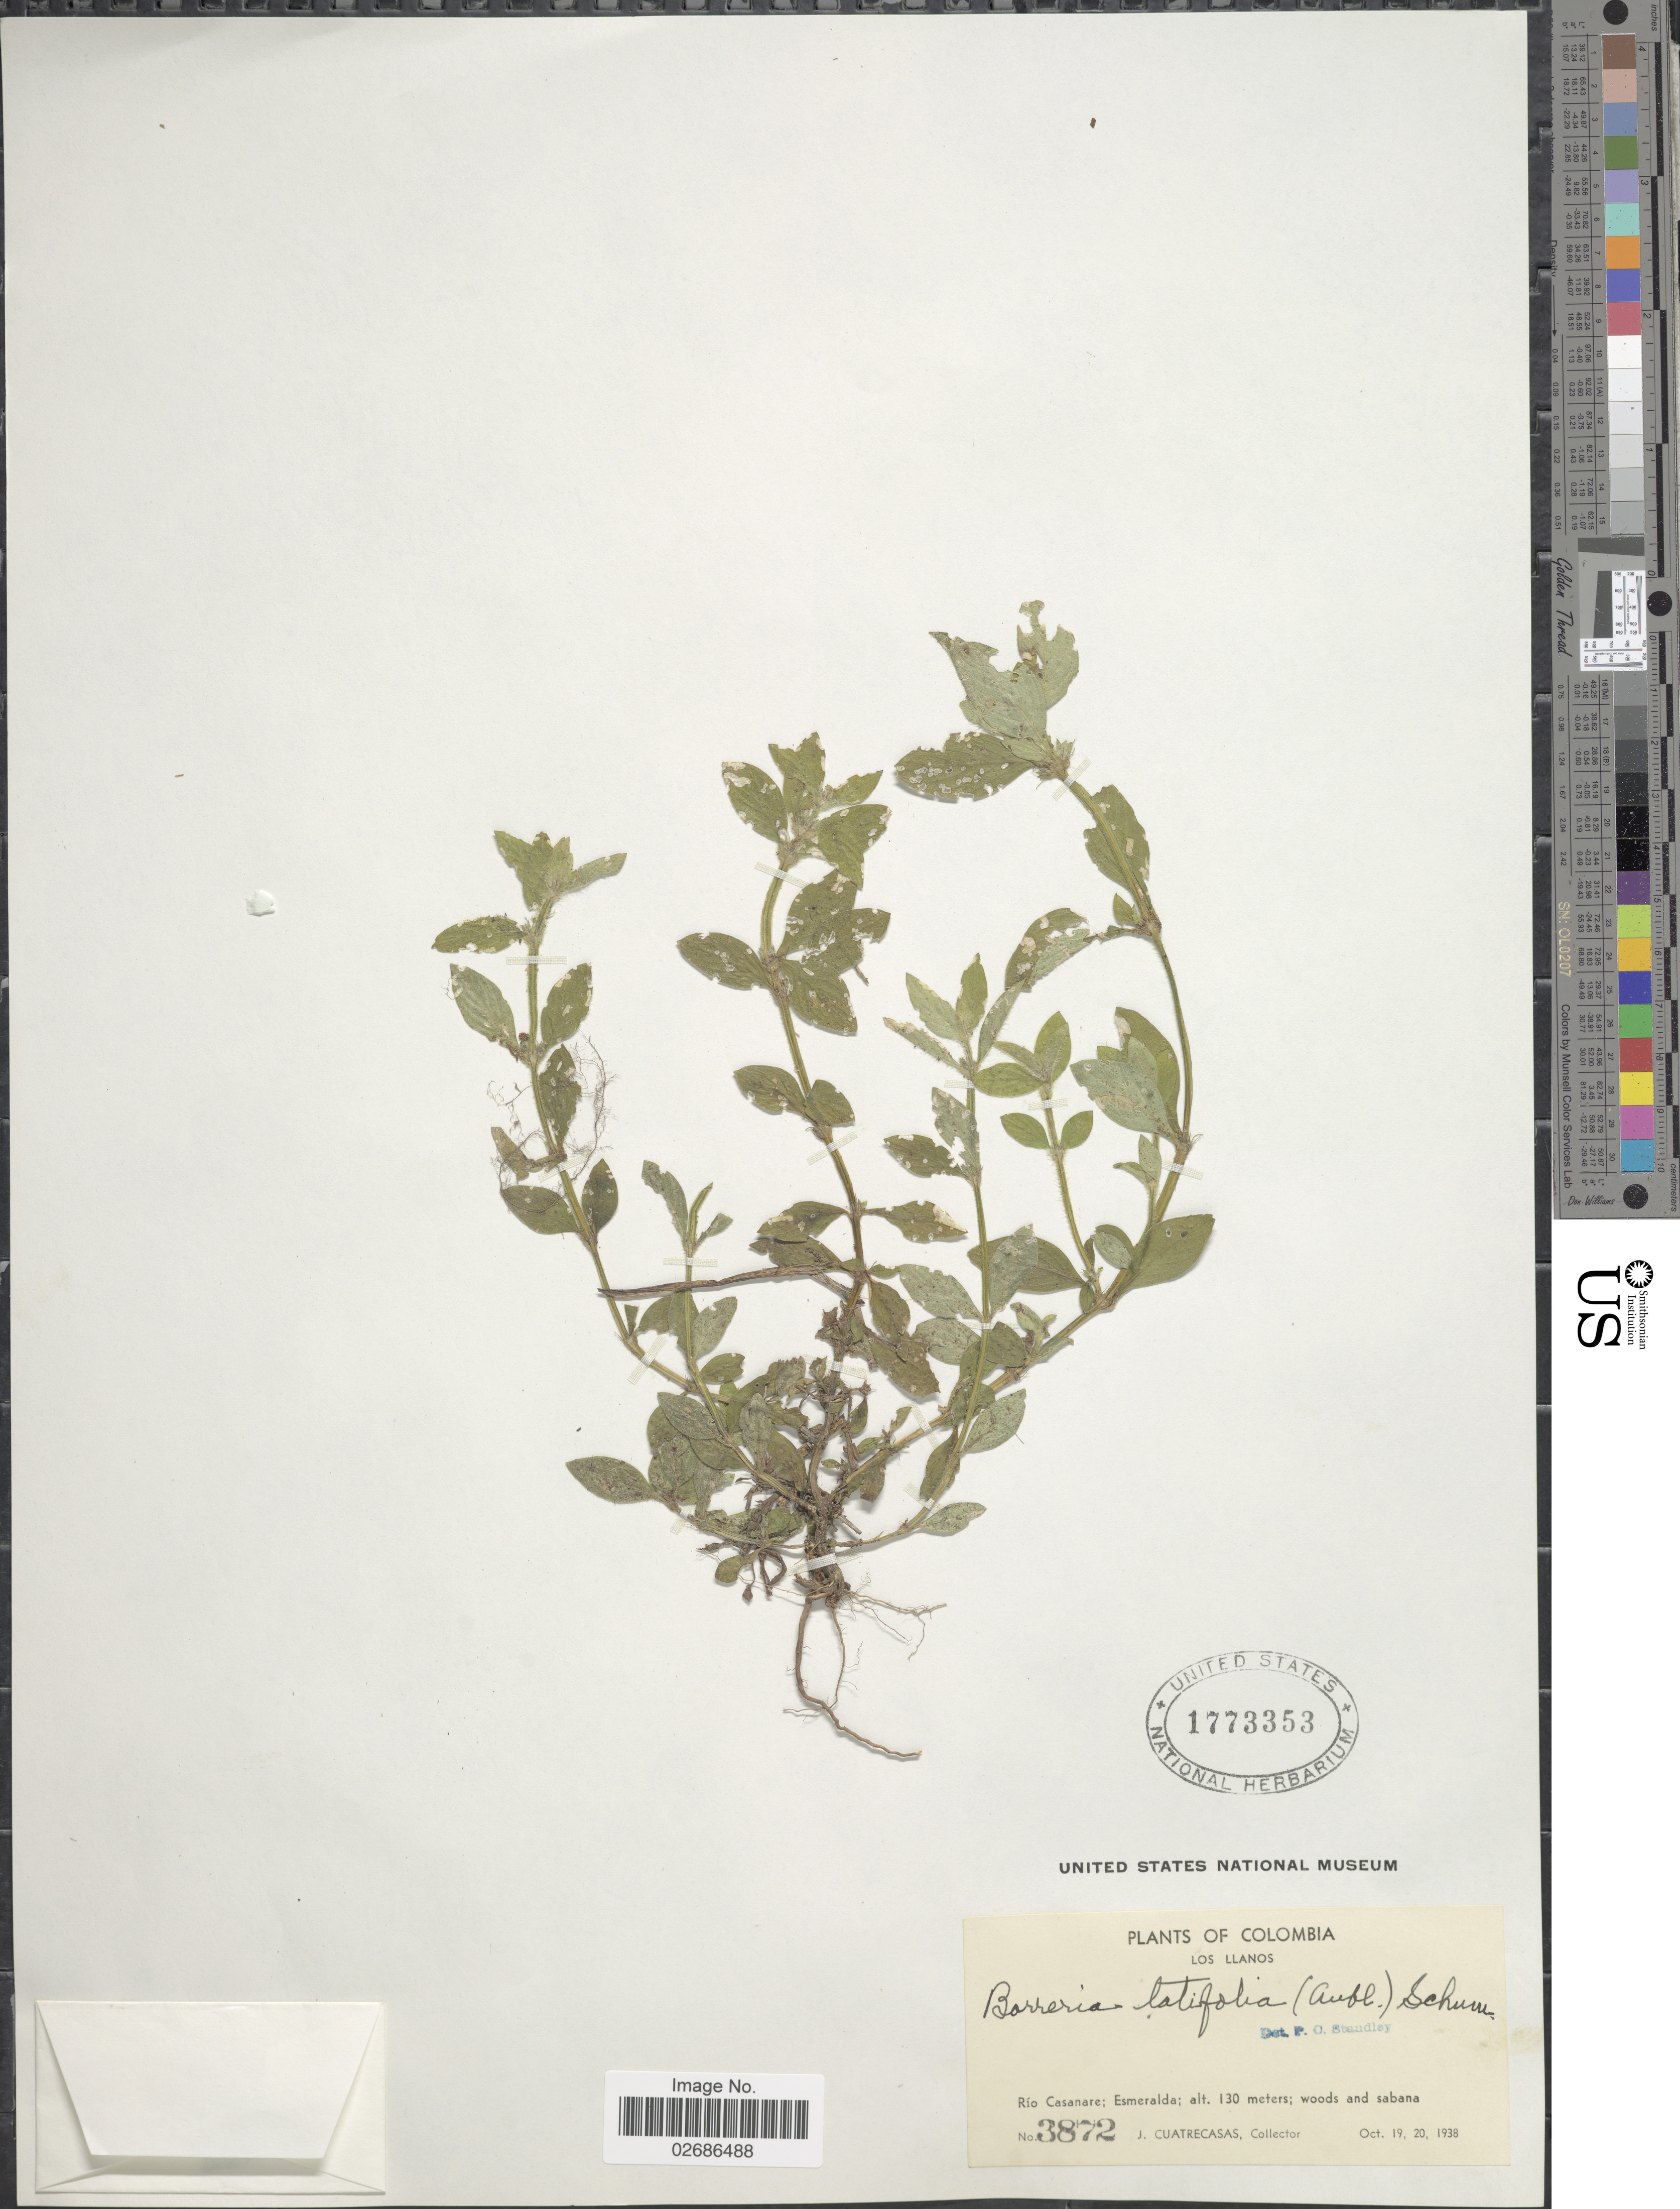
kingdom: Plantae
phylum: Tracheophyta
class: Magnoliopsida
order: Gentianales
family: Rubiaceae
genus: Borreria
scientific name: Borreria latifolia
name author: (Aubl.) K. Schum.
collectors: J. Cuatrecasas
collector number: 3872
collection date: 1938-10-19/1938-10-20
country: Ecuador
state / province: Esmeraldas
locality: Los Llanos, Rio Casanare; Emeralda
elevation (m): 130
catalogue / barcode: US 1773353